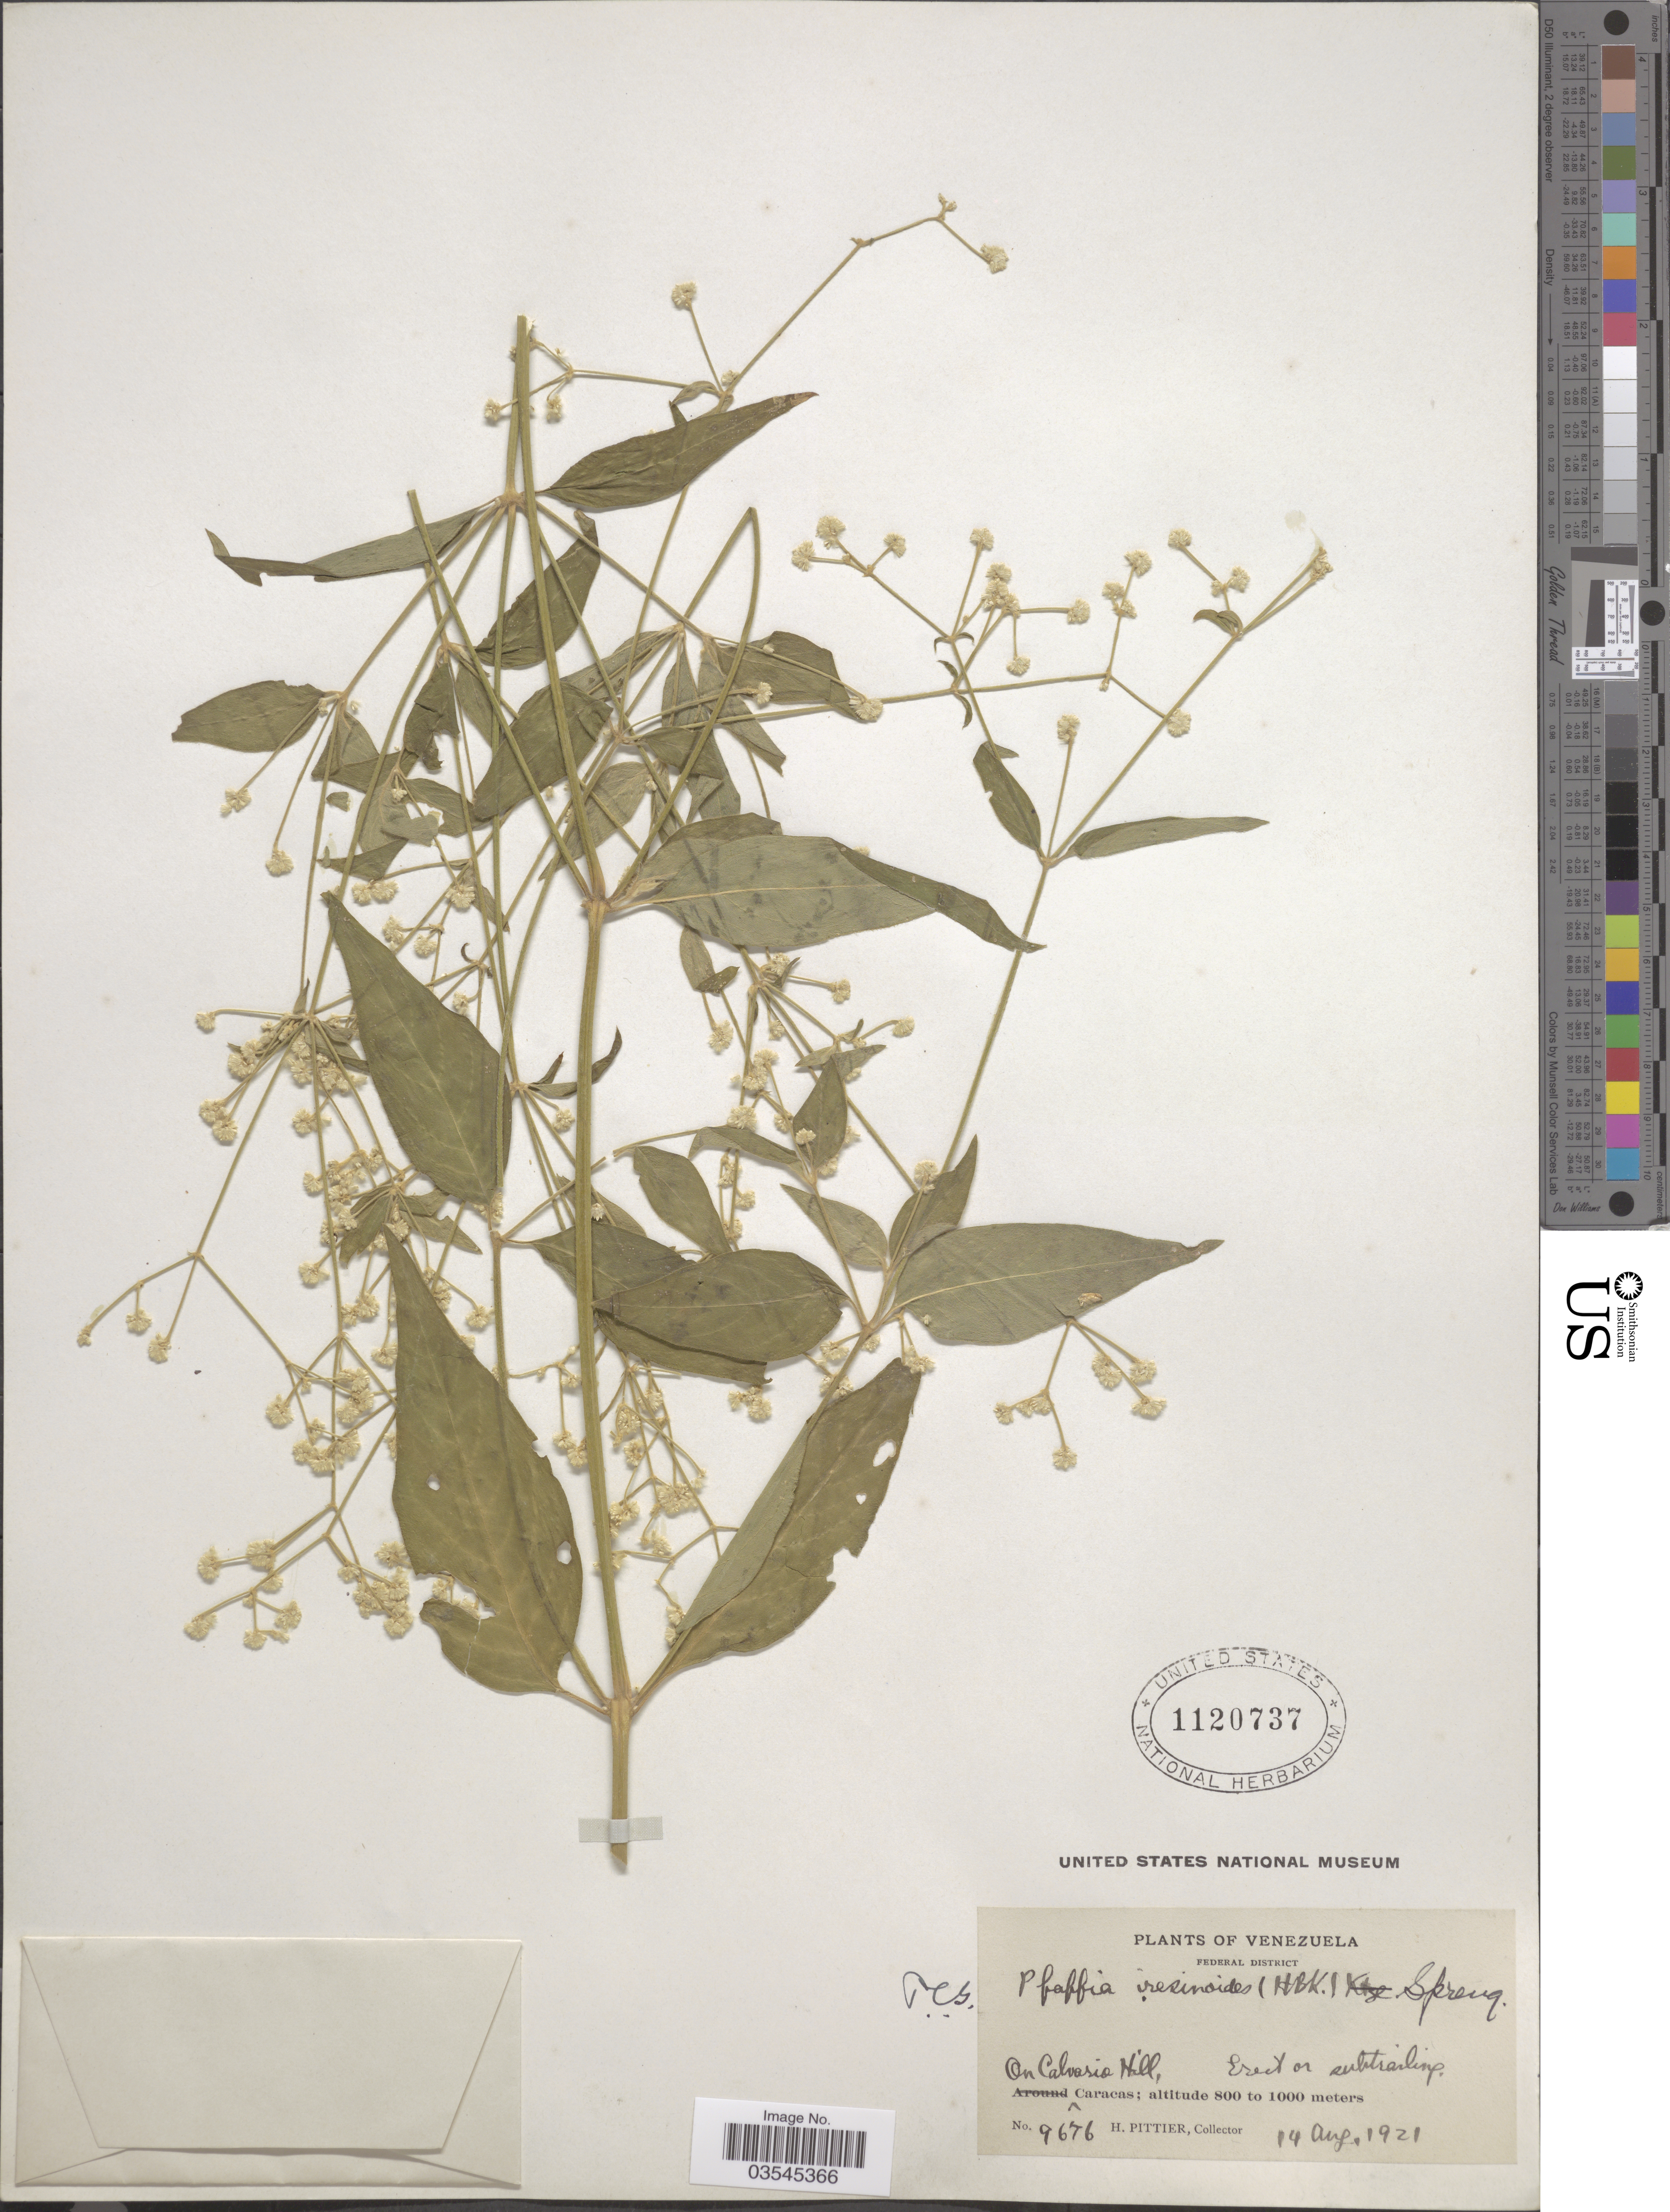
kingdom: Plantae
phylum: Tracheophyta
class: Magnoliopsida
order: Caryophyllales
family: Amaranthaceae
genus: Pfaffia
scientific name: Pfaffia iresinoides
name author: (Kunth) Spreng.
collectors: H. F. Pittier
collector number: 9676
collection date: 1921-08-14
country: Venezuela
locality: Federal District. On Calvaria Hill, Caracas.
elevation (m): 800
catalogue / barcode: US 1120737